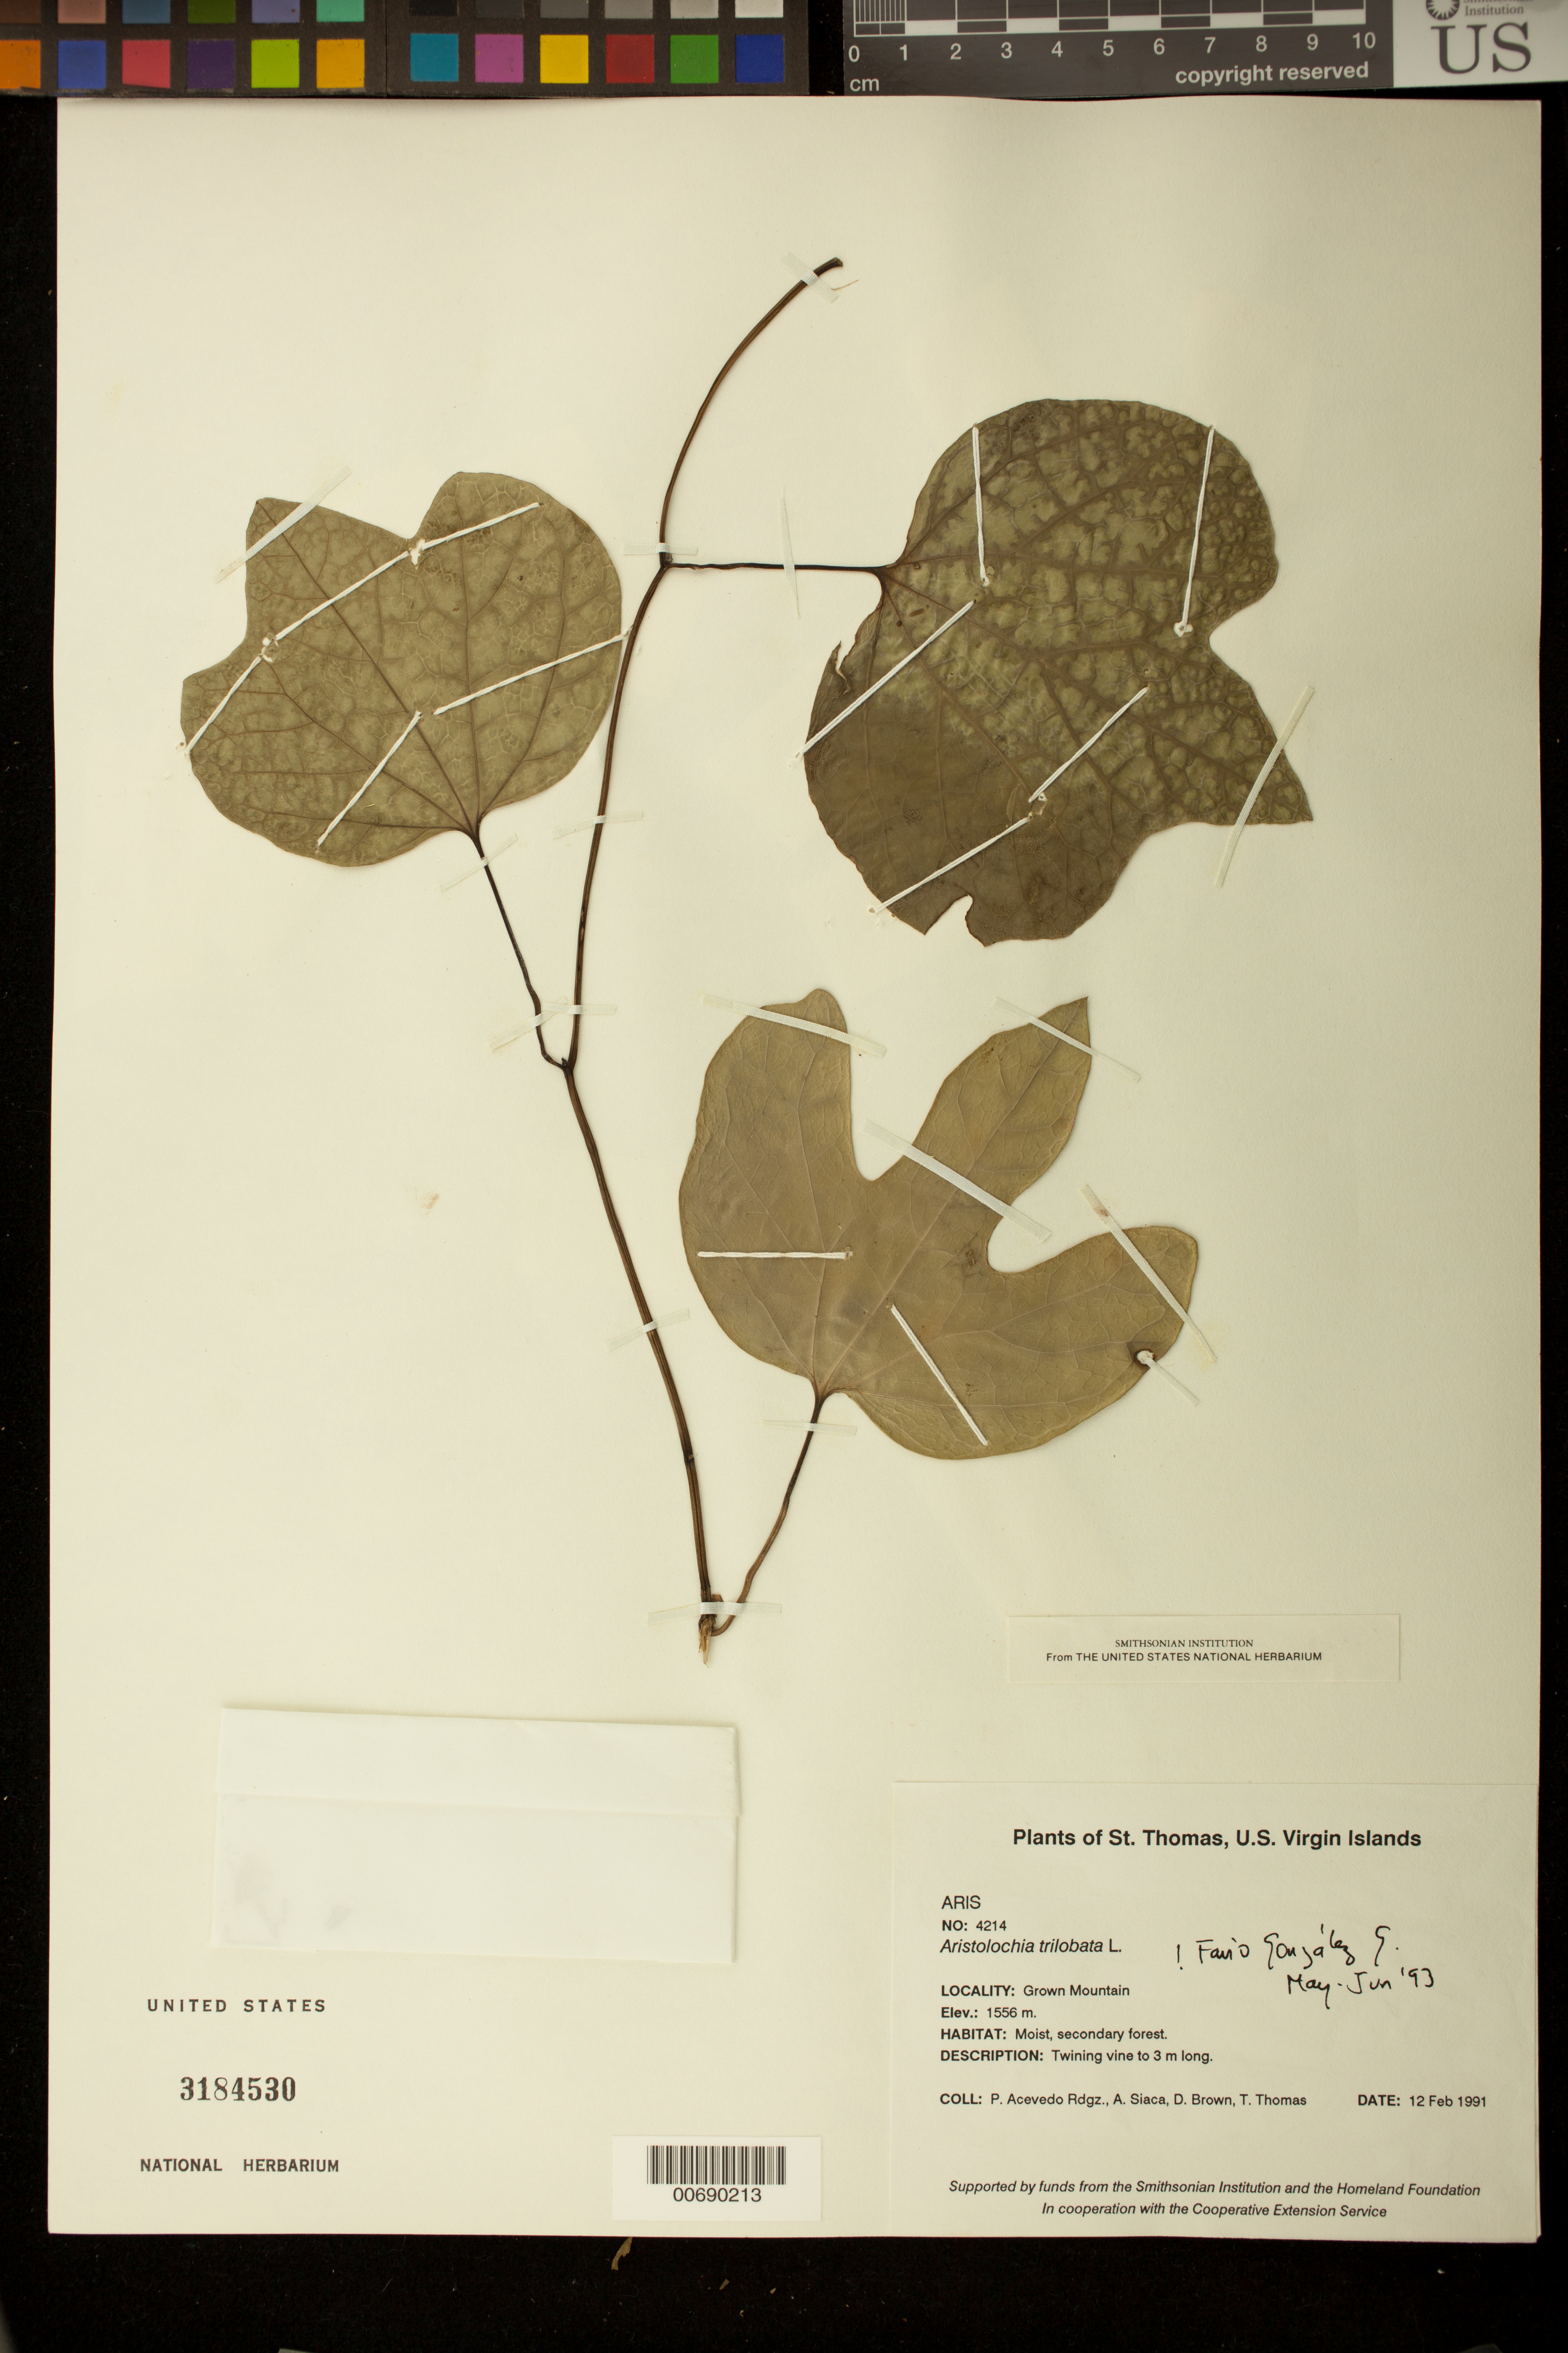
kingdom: Plantae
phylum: Tracheophyta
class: Magnoliopsida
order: Piperales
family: Aristolochiaceae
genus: Aristolochia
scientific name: Aristolochia trilobata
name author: L.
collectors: P. Acevedo-Rodr., A. Siaca, D. Brown & T. Thomas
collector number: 4214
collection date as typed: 12 Feb 1991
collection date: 1991-02-12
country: U.S. Virgin Islands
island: St. Thomas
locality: Crown Mountain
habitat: Moist, secondary forest.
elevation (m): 440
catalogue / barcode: US 3184530